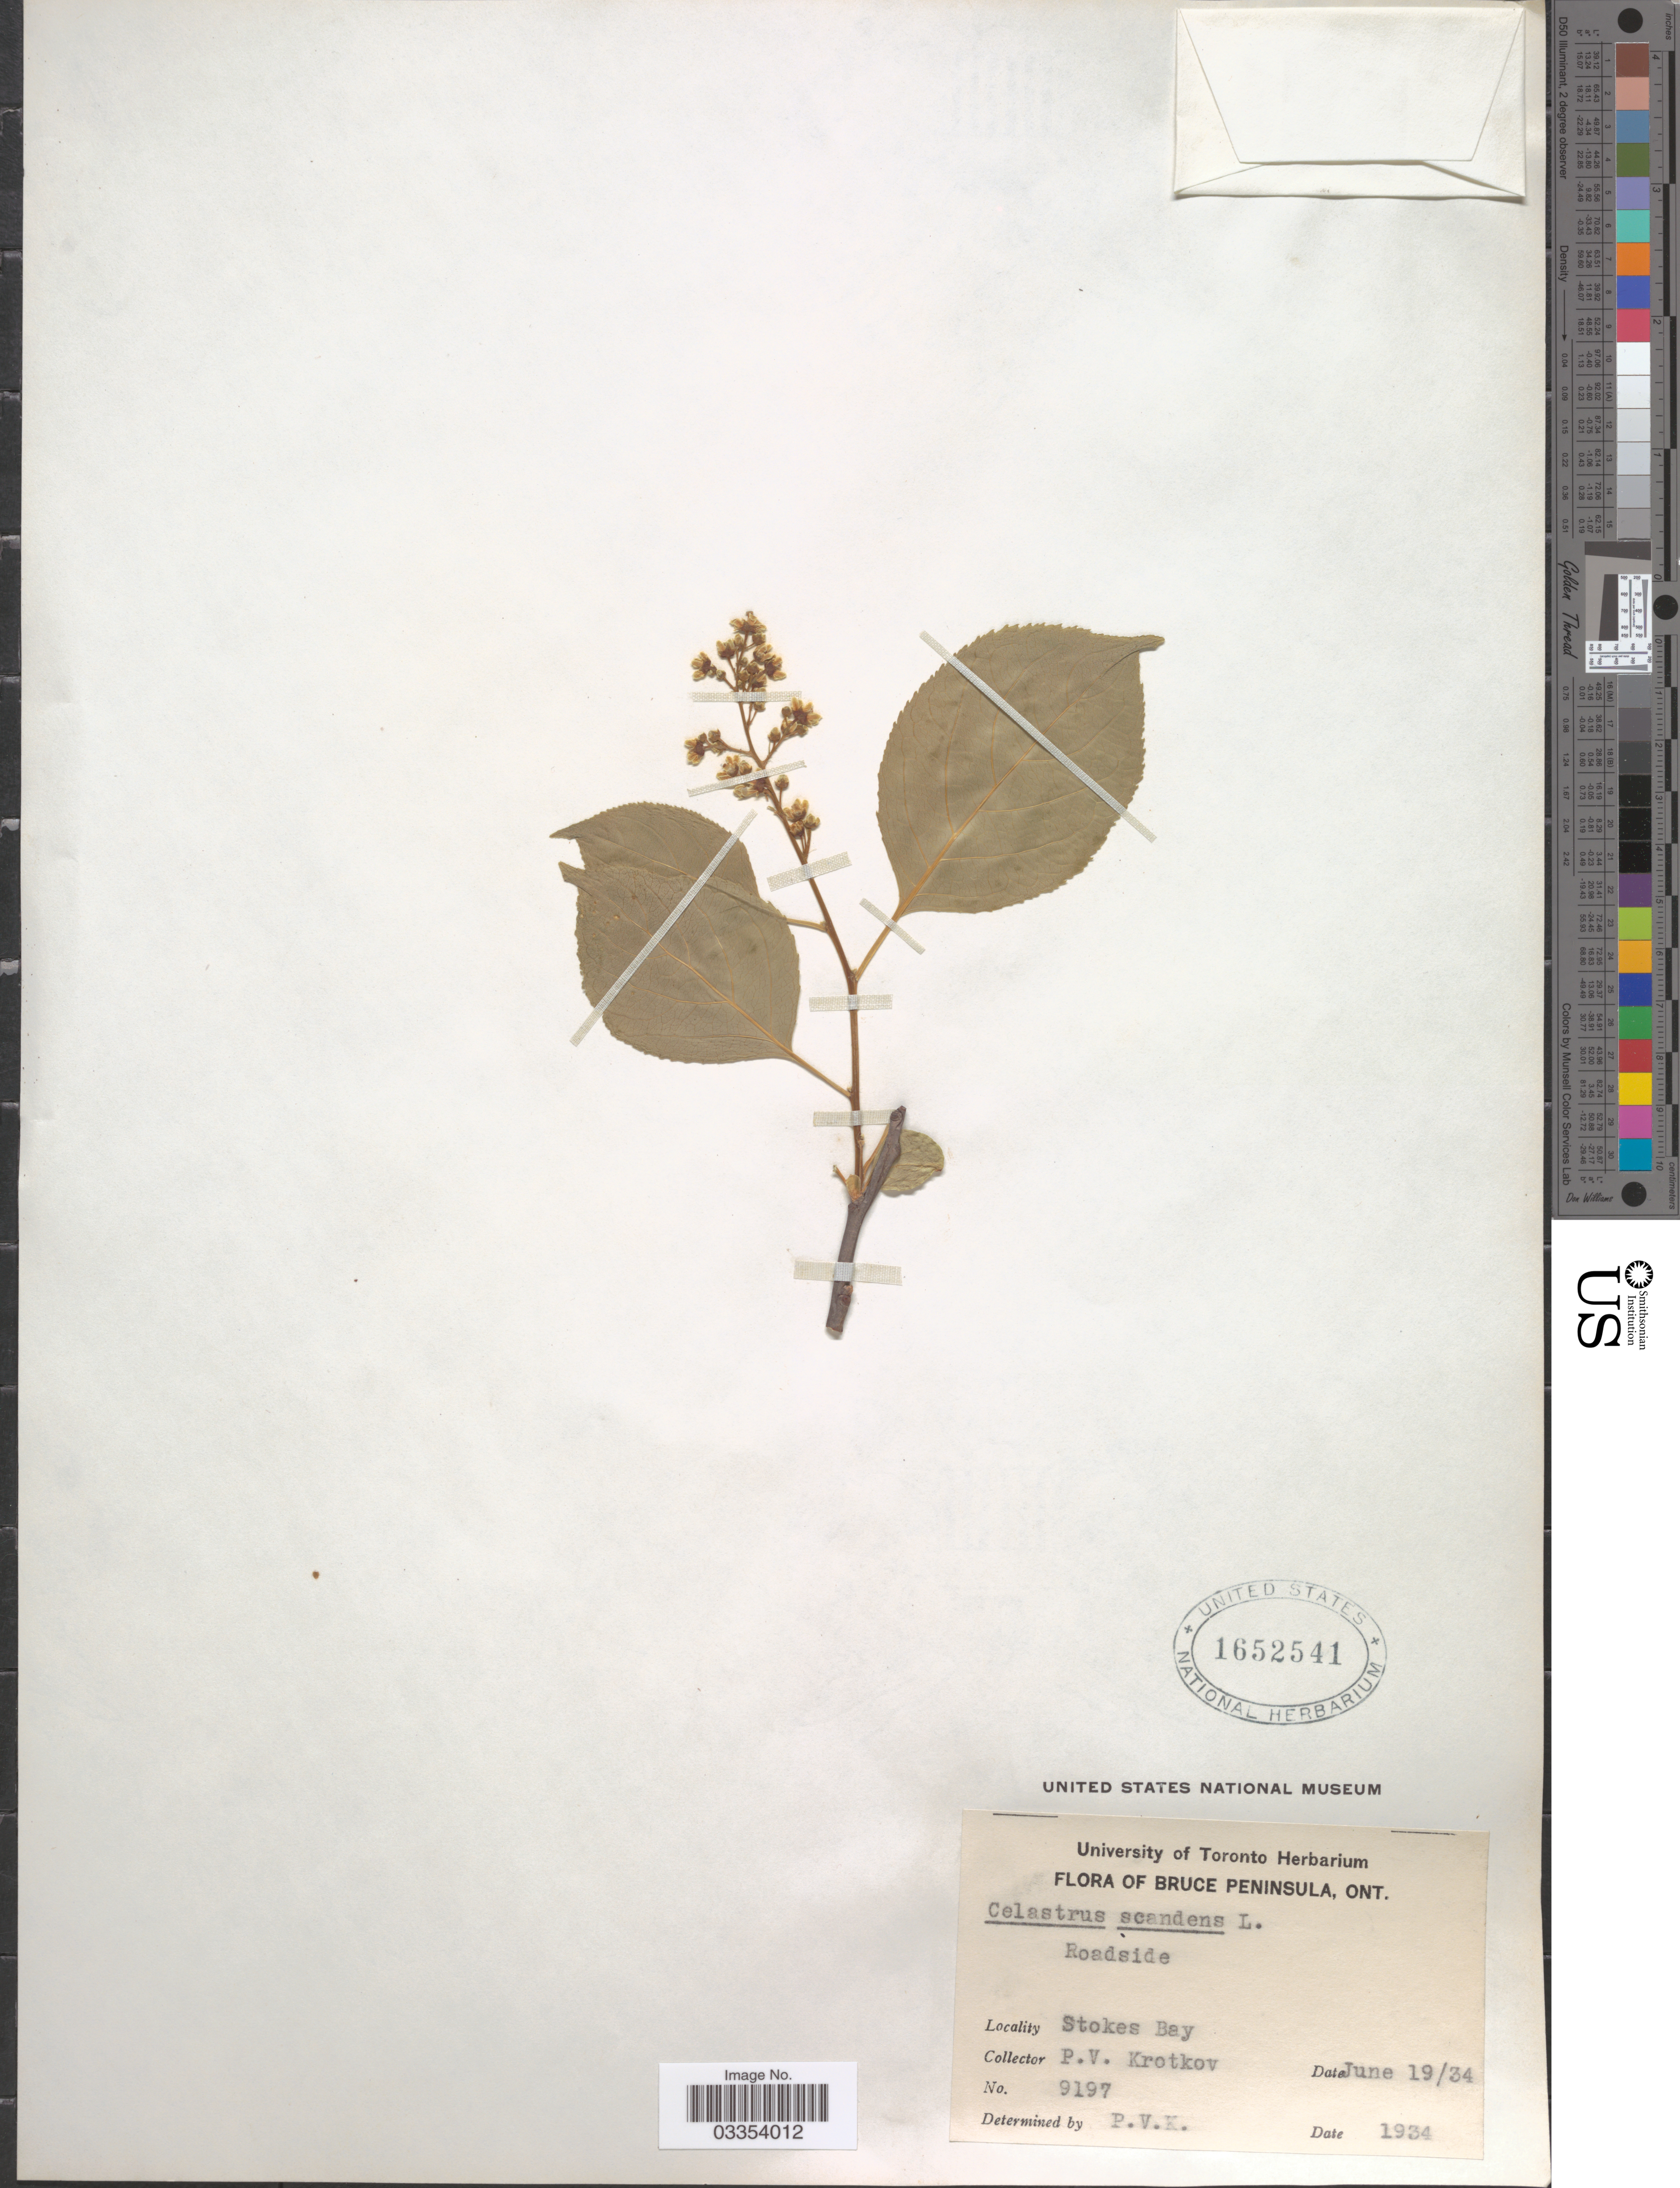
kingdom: Plantae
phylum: Tracheophyta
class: Magnoliopsida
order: Celastrales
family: Celastraceae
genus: Celastrus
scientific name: Celastrus scandens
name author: L.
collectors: P. V. Krotkov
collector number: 9197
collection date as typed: Transcribed d/m/y: 19/6/34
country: Canada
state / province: Ontario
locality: Bruce Peninsula. Stokes Bay.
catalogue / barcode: US 1652541